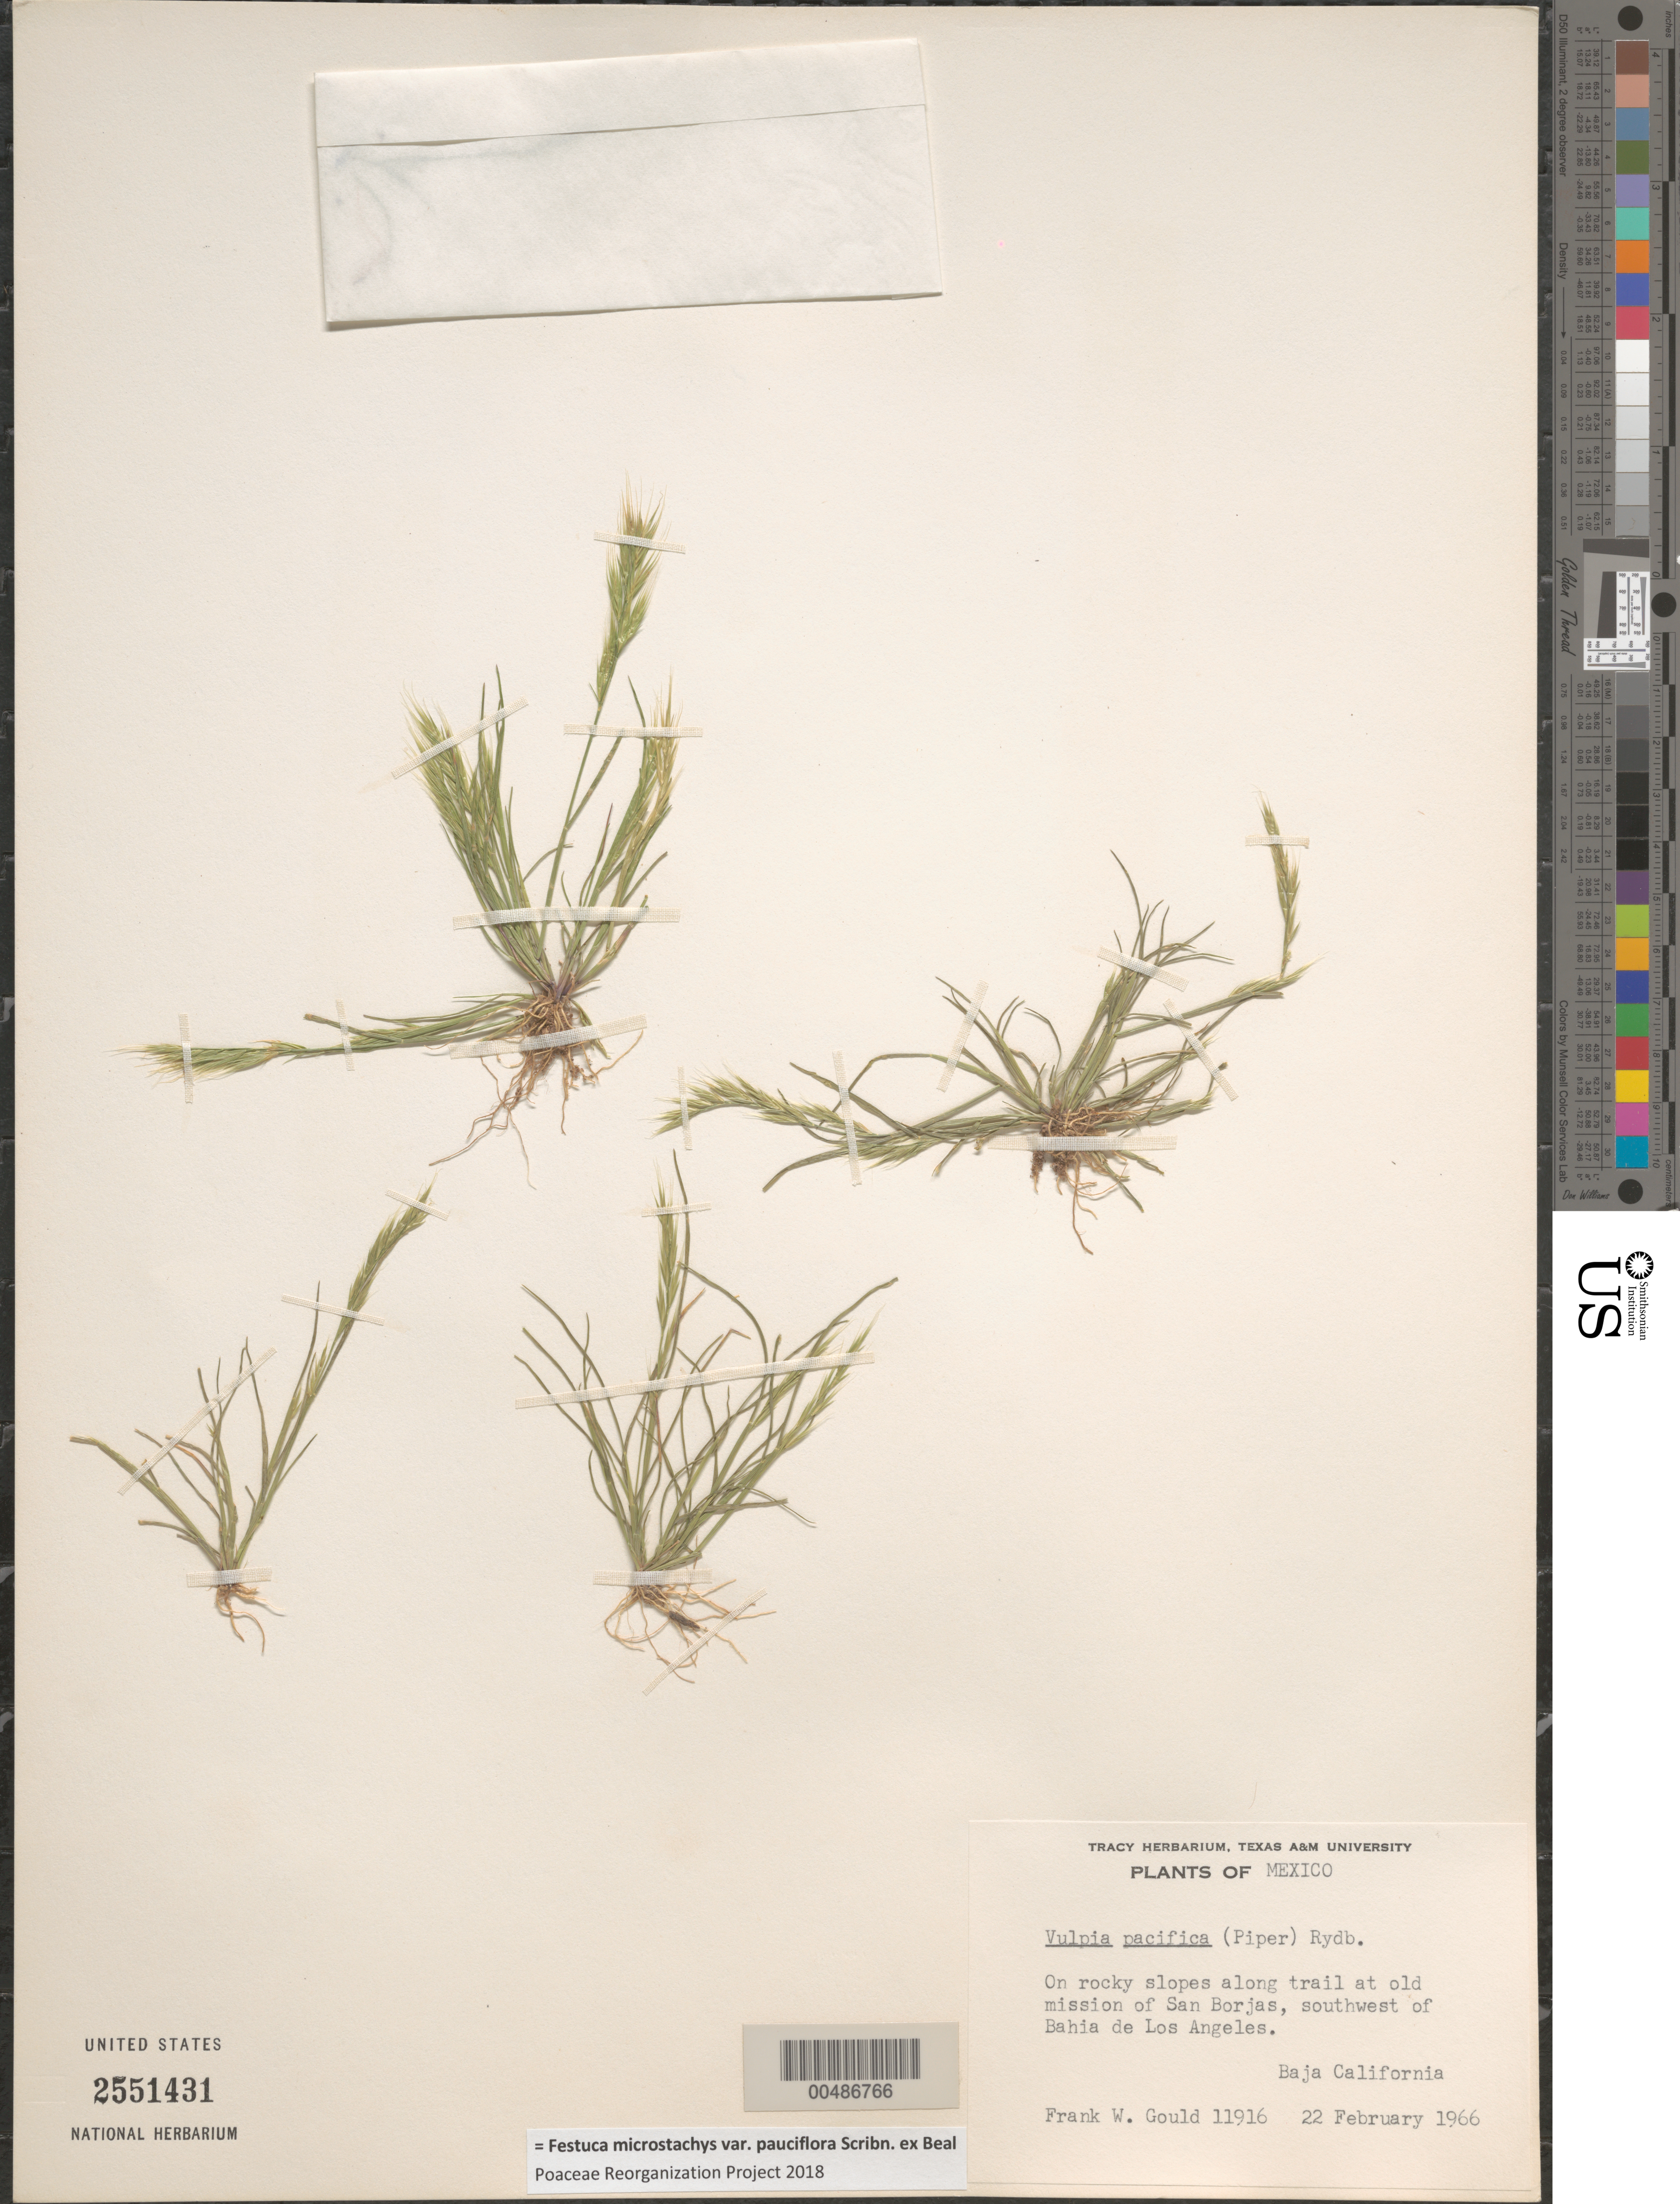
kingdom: Plantae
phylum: Tracheophyta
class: Liliopsida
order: Poales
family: Poaceae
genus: Festuca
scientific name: Festuca microstachys var. pauciflora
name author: Scribn. ex W.J. Beal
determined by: Poaceae Reorganization Project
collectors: F. W. Gould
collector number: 11916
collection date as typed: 22 Feb 1966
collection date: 1966-02-22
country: Mexico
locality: Along trail at old mission of San Borjas, SW of Bahia de Los Angeles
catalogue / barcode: US 2551431